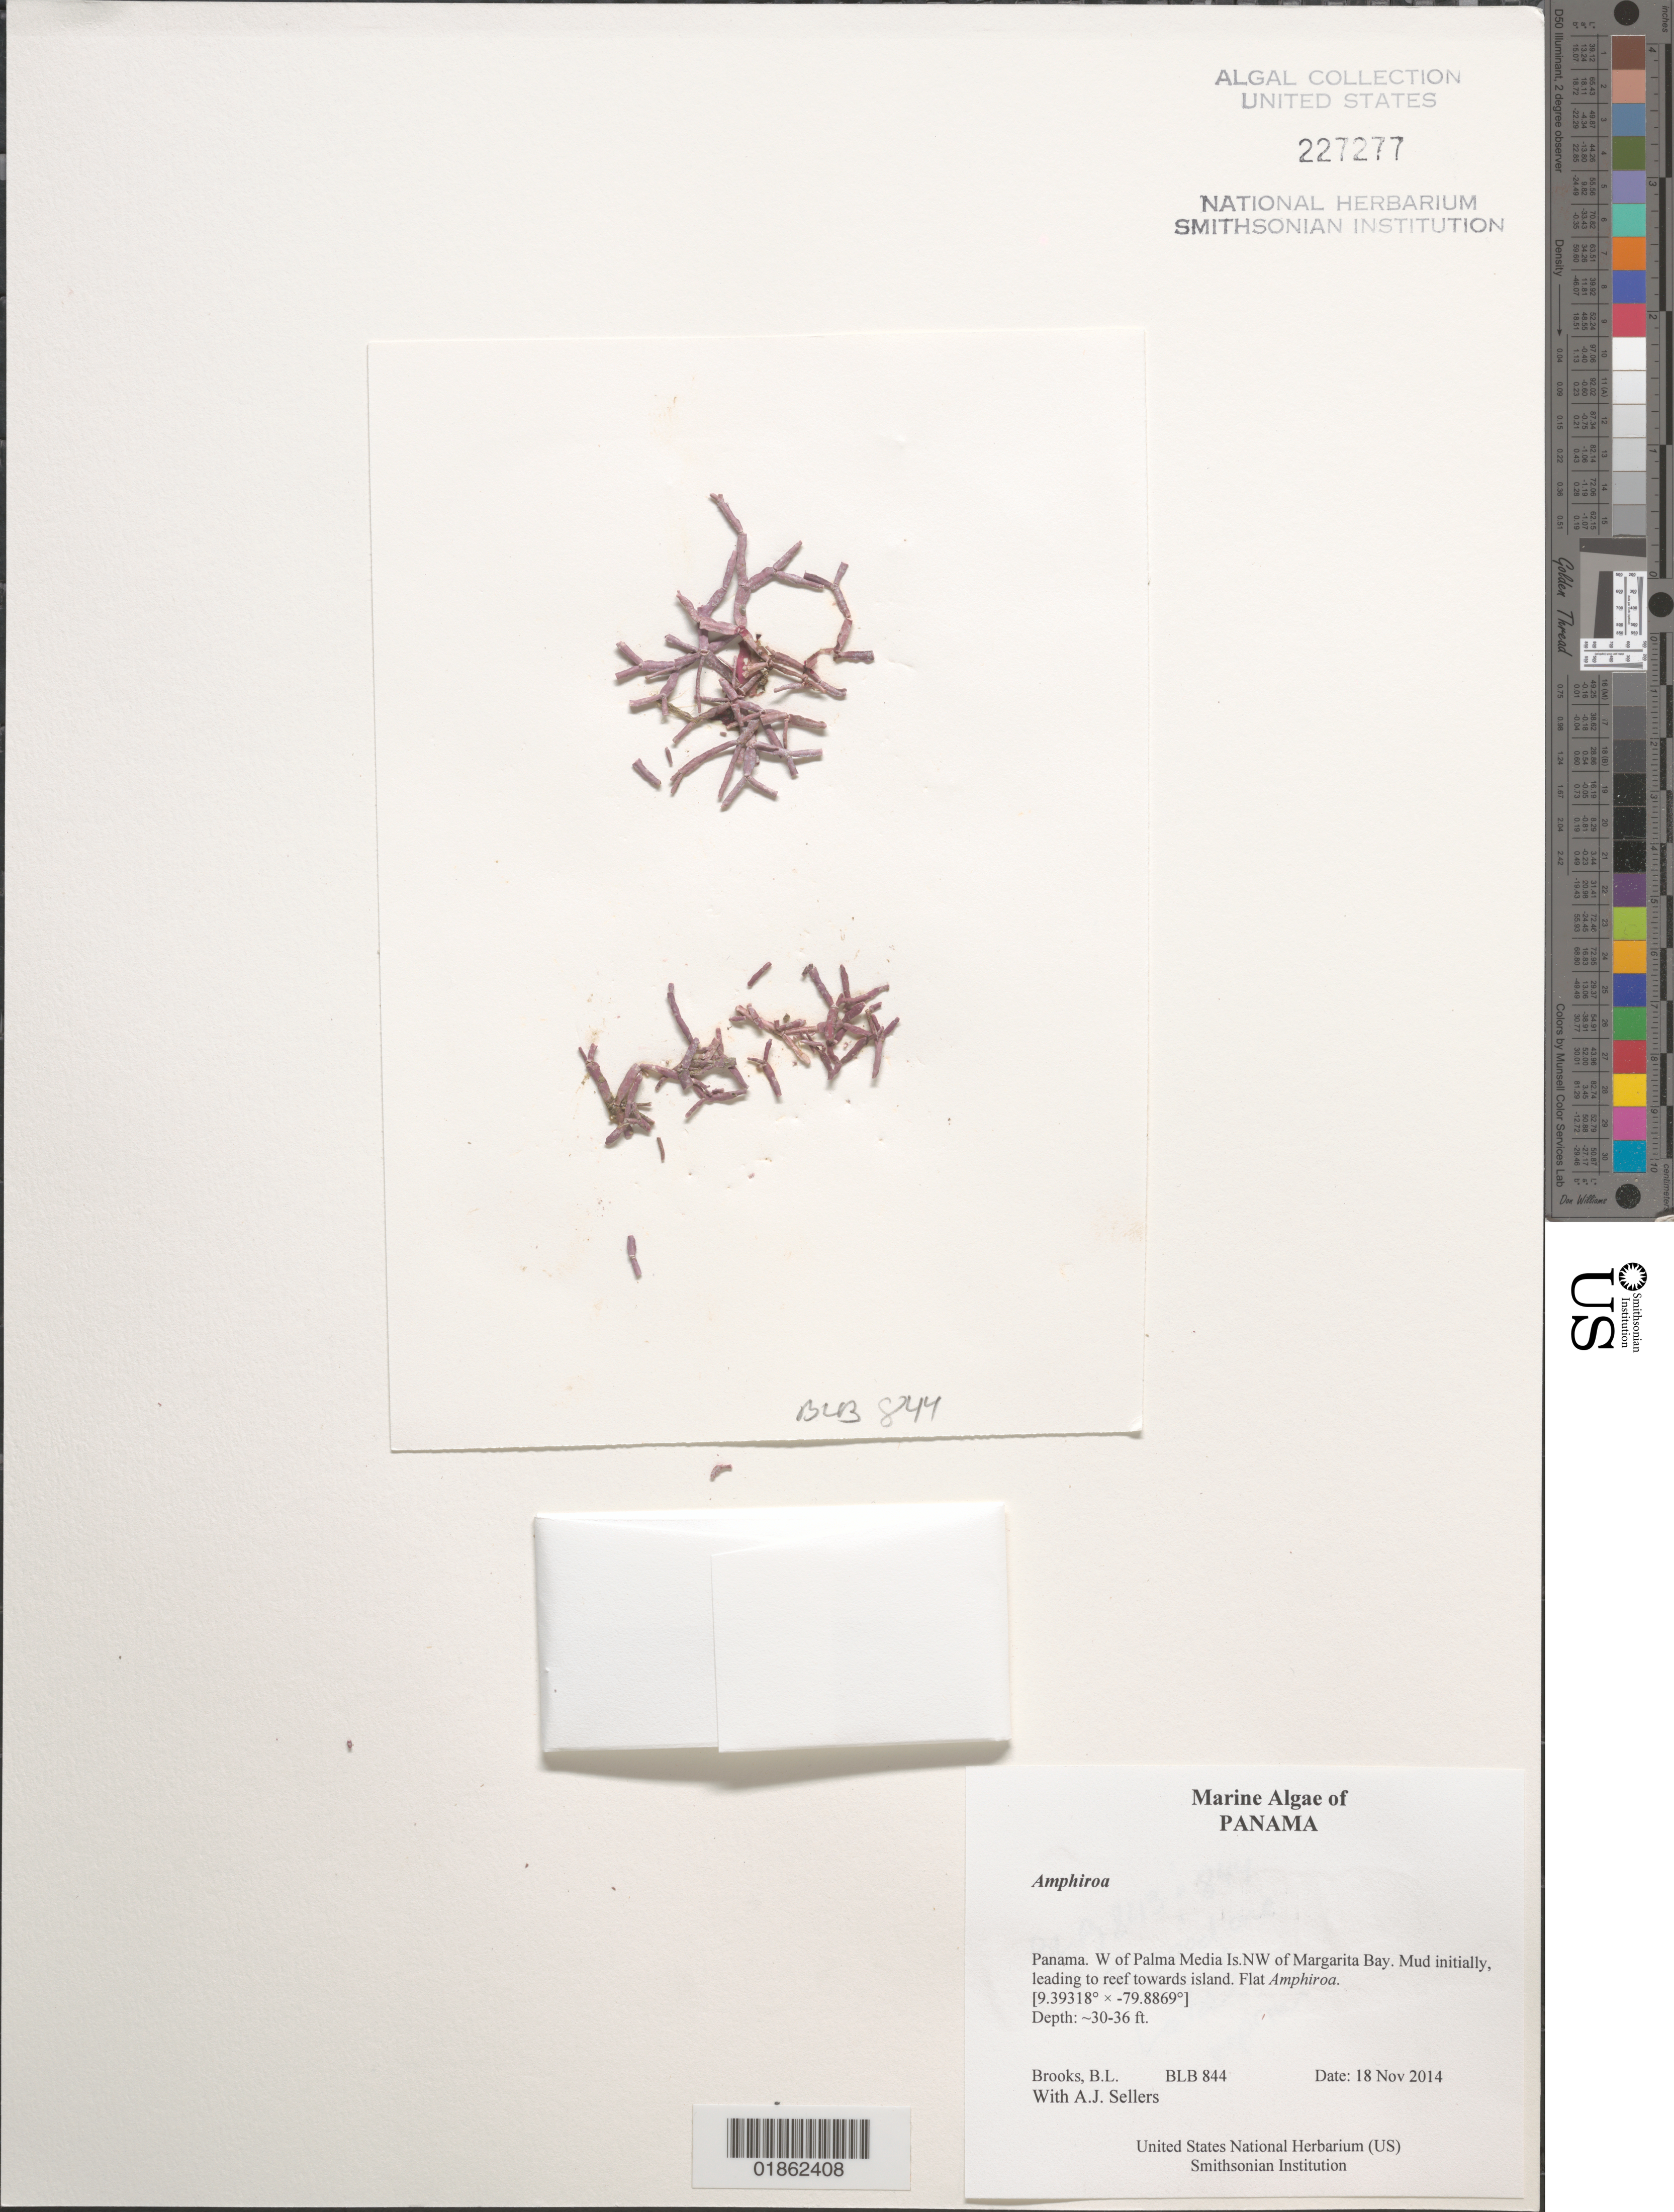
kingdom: Plantae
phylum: Rhodophyta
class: Florideophyceae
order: Corallinales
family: Lithophyllaceae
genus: Amphiroa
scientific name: Amphiroa hancockii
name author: W.R. Taylor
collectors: B. Brooks & A. J. Sellers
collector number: BLB 844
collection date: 2014-11-18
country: Panama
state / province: Colón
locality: Carib - W of Palma Media Is.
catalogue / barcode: US 227277